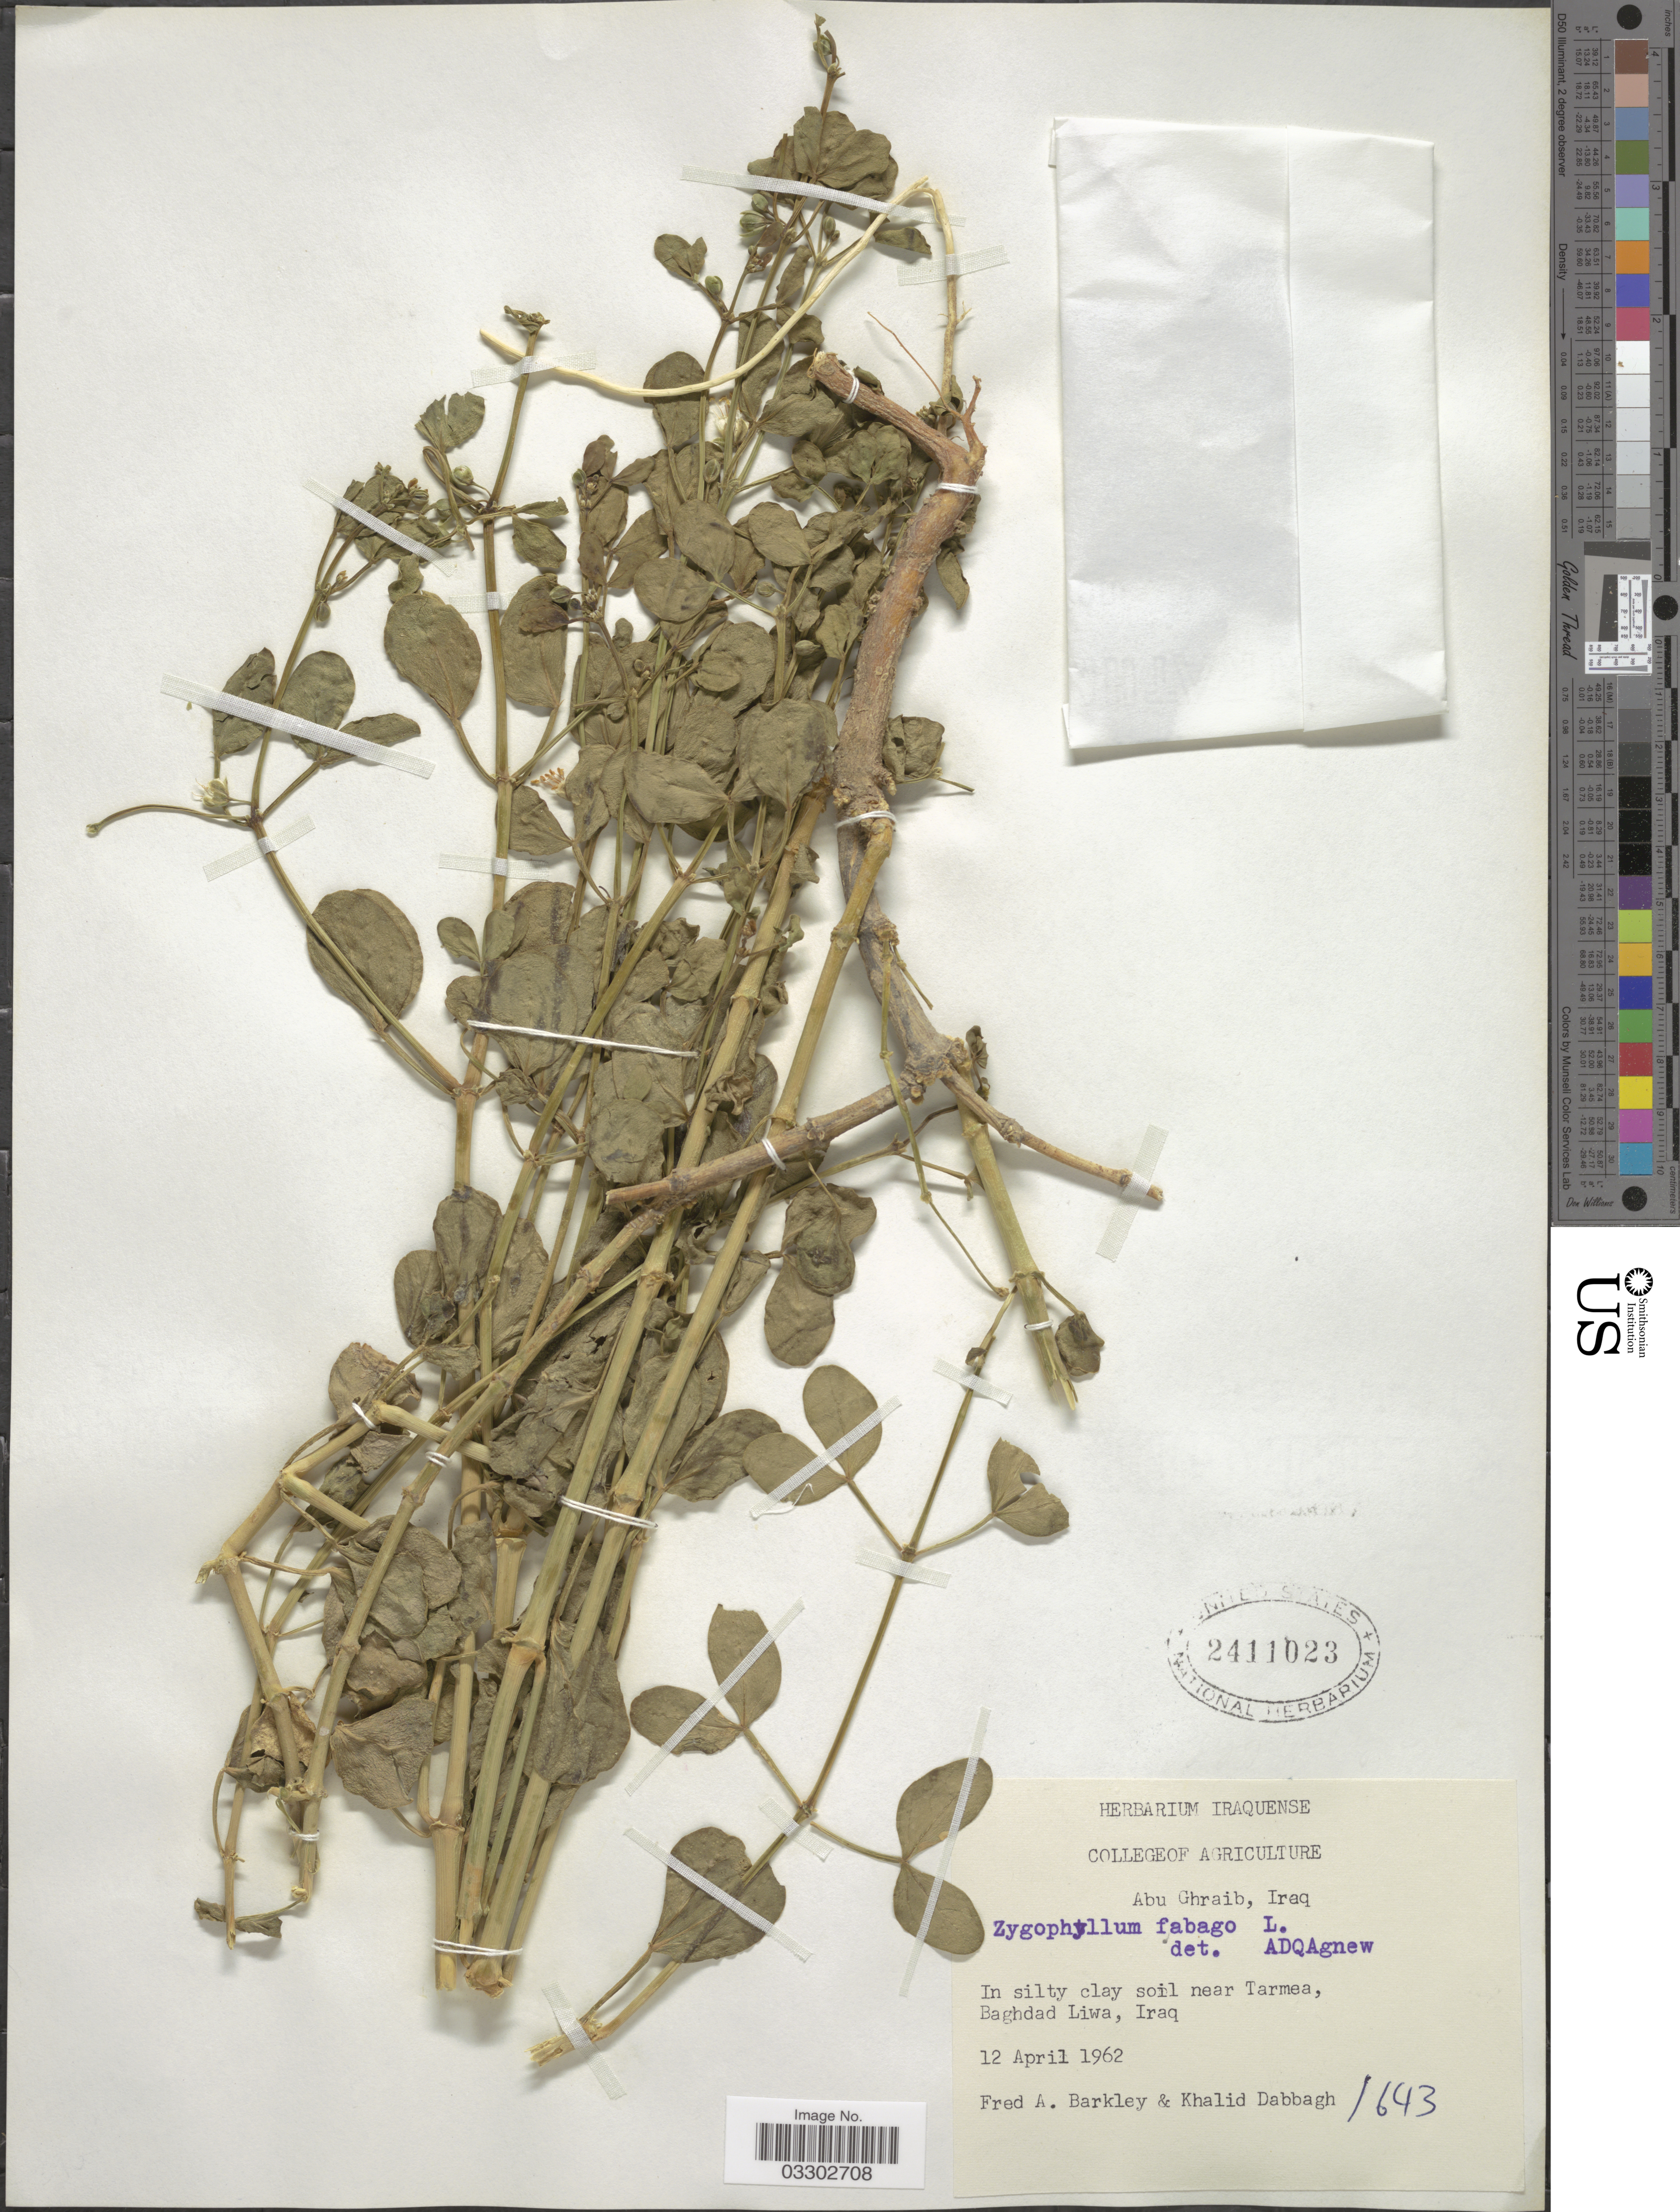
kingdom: Plantae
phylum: Tracheophyta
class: Magnoliopsida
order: Zygophyllales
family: Zygophyllaceae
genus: Zygophyllum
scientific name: Zygophyllum fabago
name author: L.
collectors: F. A. Barkley & K. Dabbagh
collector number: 1643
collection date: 1962-04-12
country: Iraq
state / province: Baghdad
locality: Abu Ghraib [unsure placement]. Near Tarmea, Baghdad Liwa.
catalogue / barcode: US 2411023